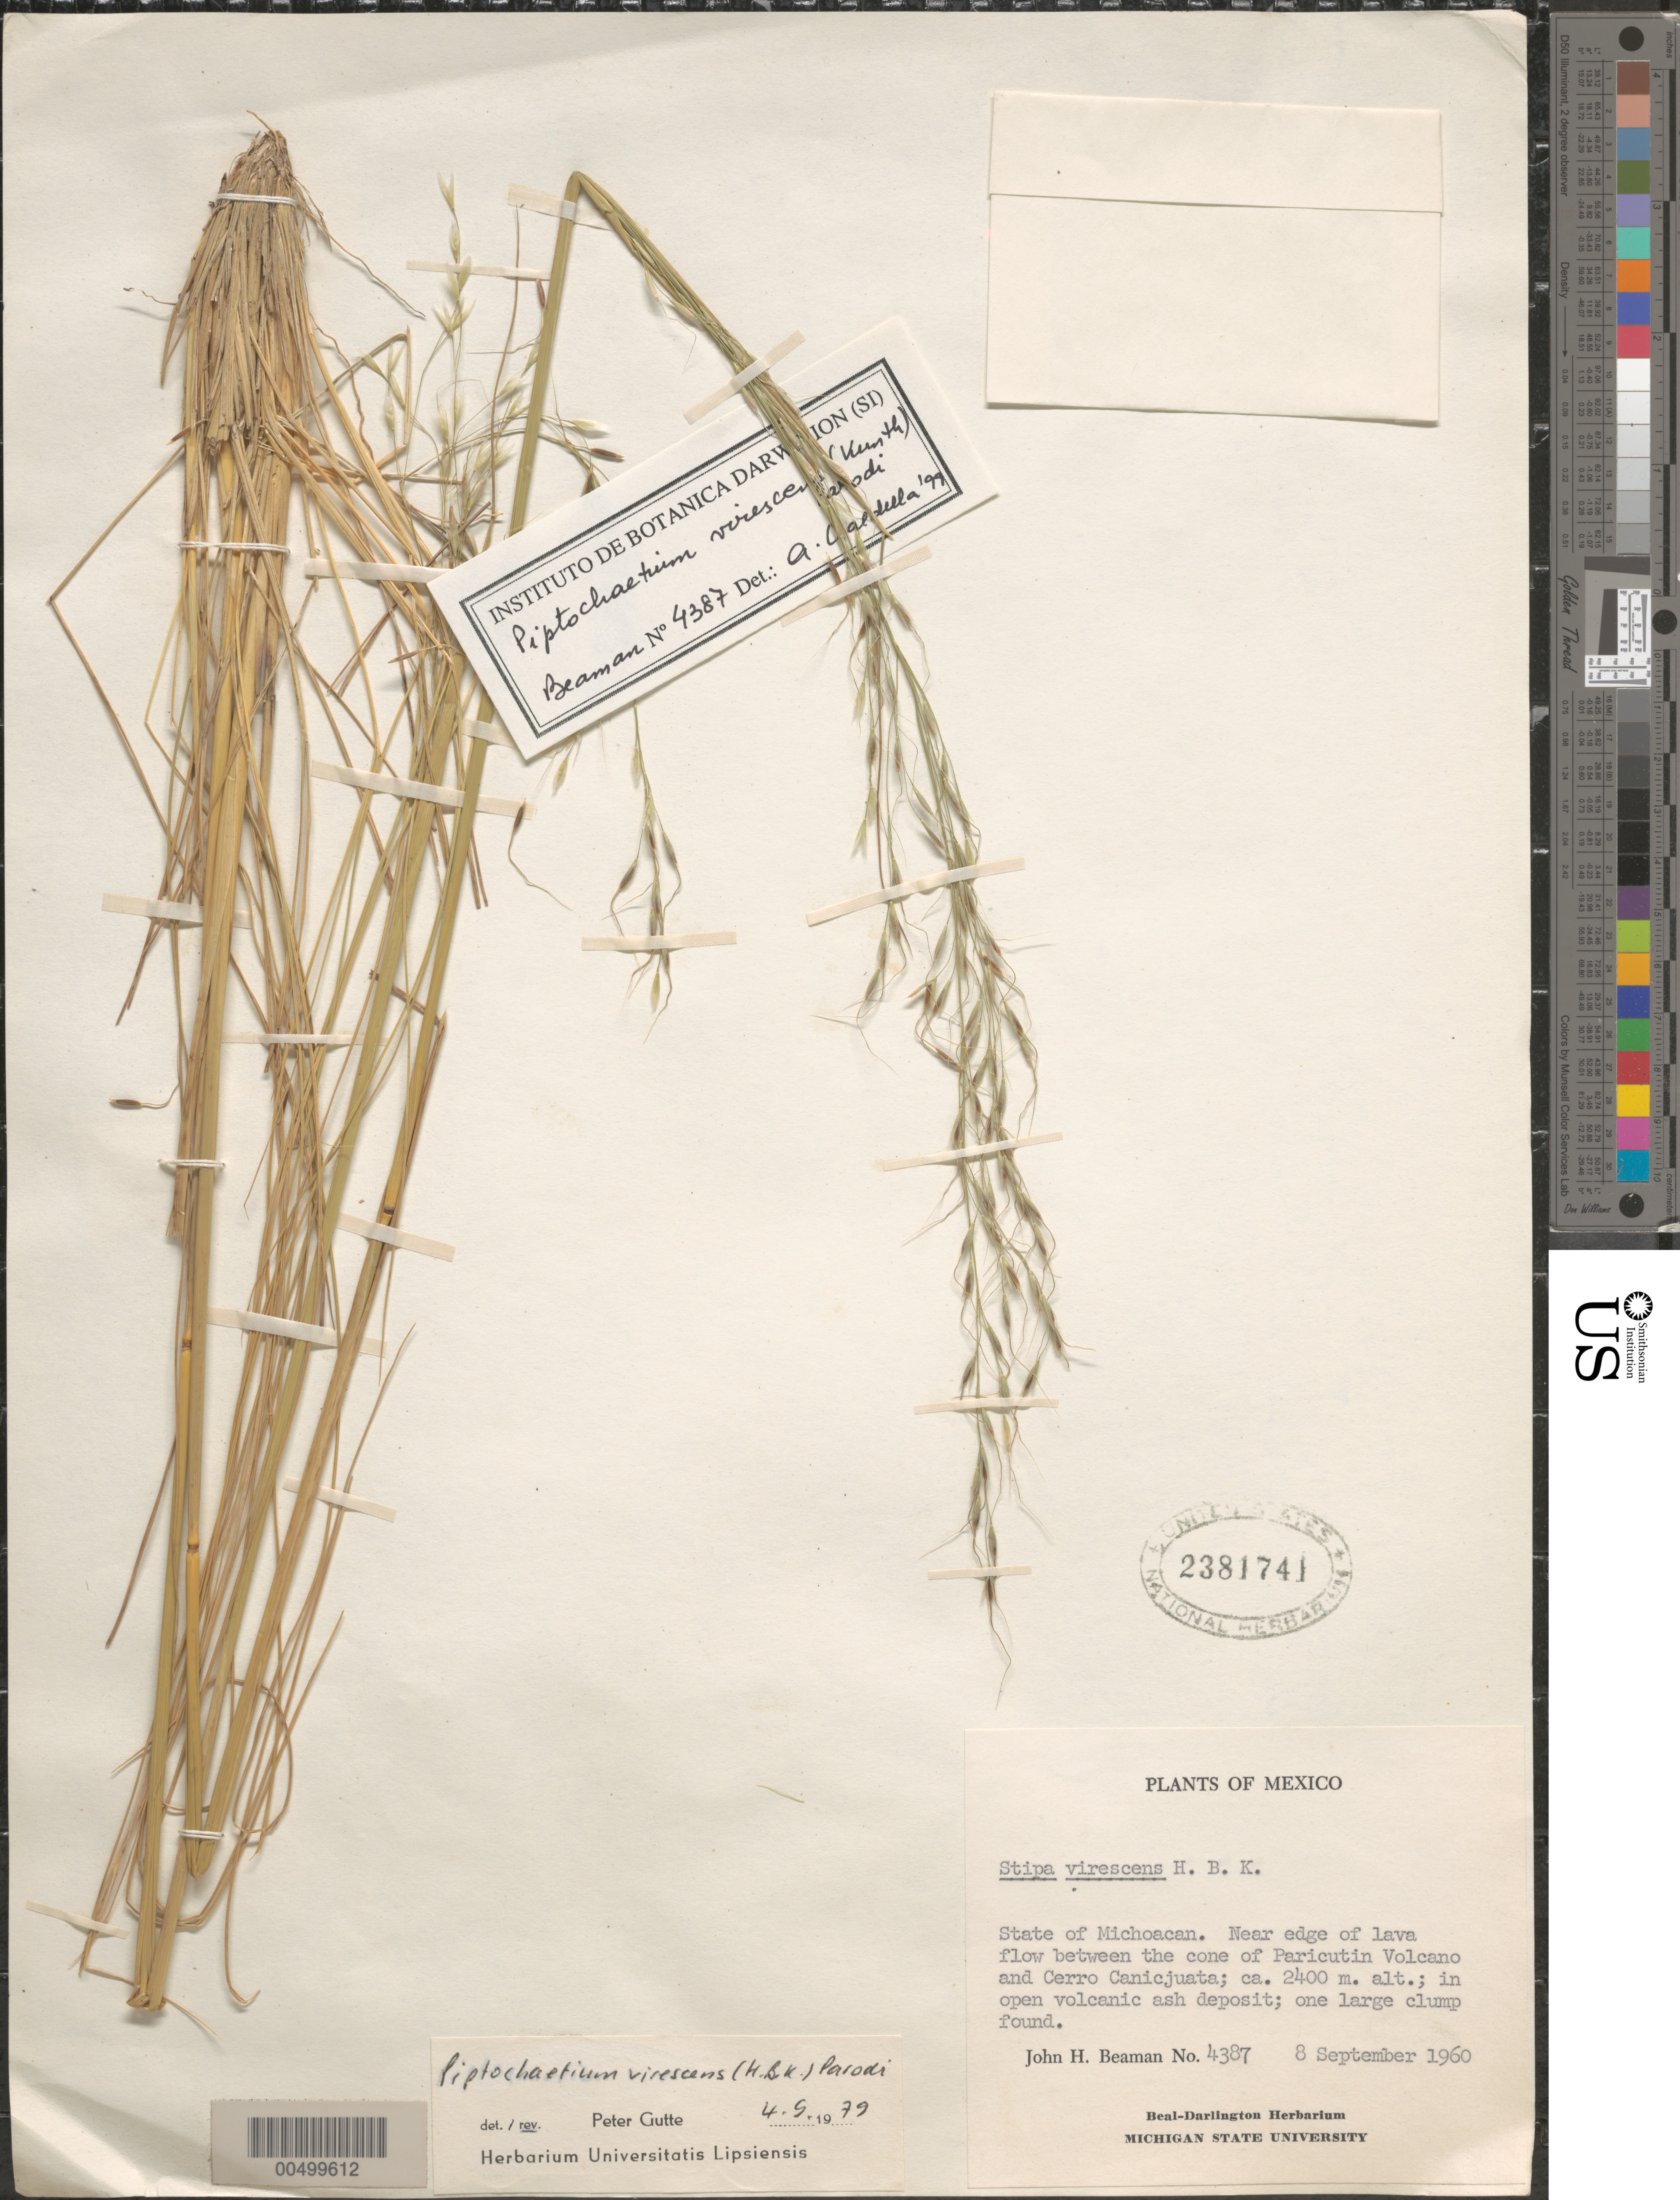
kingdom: Plantae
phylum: Tracheophyta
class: Liliopsida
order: Poales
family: Poaceae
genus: Piptochaetium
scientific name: Piptochaetium virescens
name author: (Kunth) Parodi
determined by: Gutte, P.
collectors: J. H. Beaman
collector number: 4387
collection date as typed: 8 Sep 1960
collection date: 1960-09-08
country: Mexico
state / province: Michoacán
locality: Between the cone of Paricutin Volcano & Cerro Canicjuata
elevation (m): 2400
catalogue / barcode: US 2381741